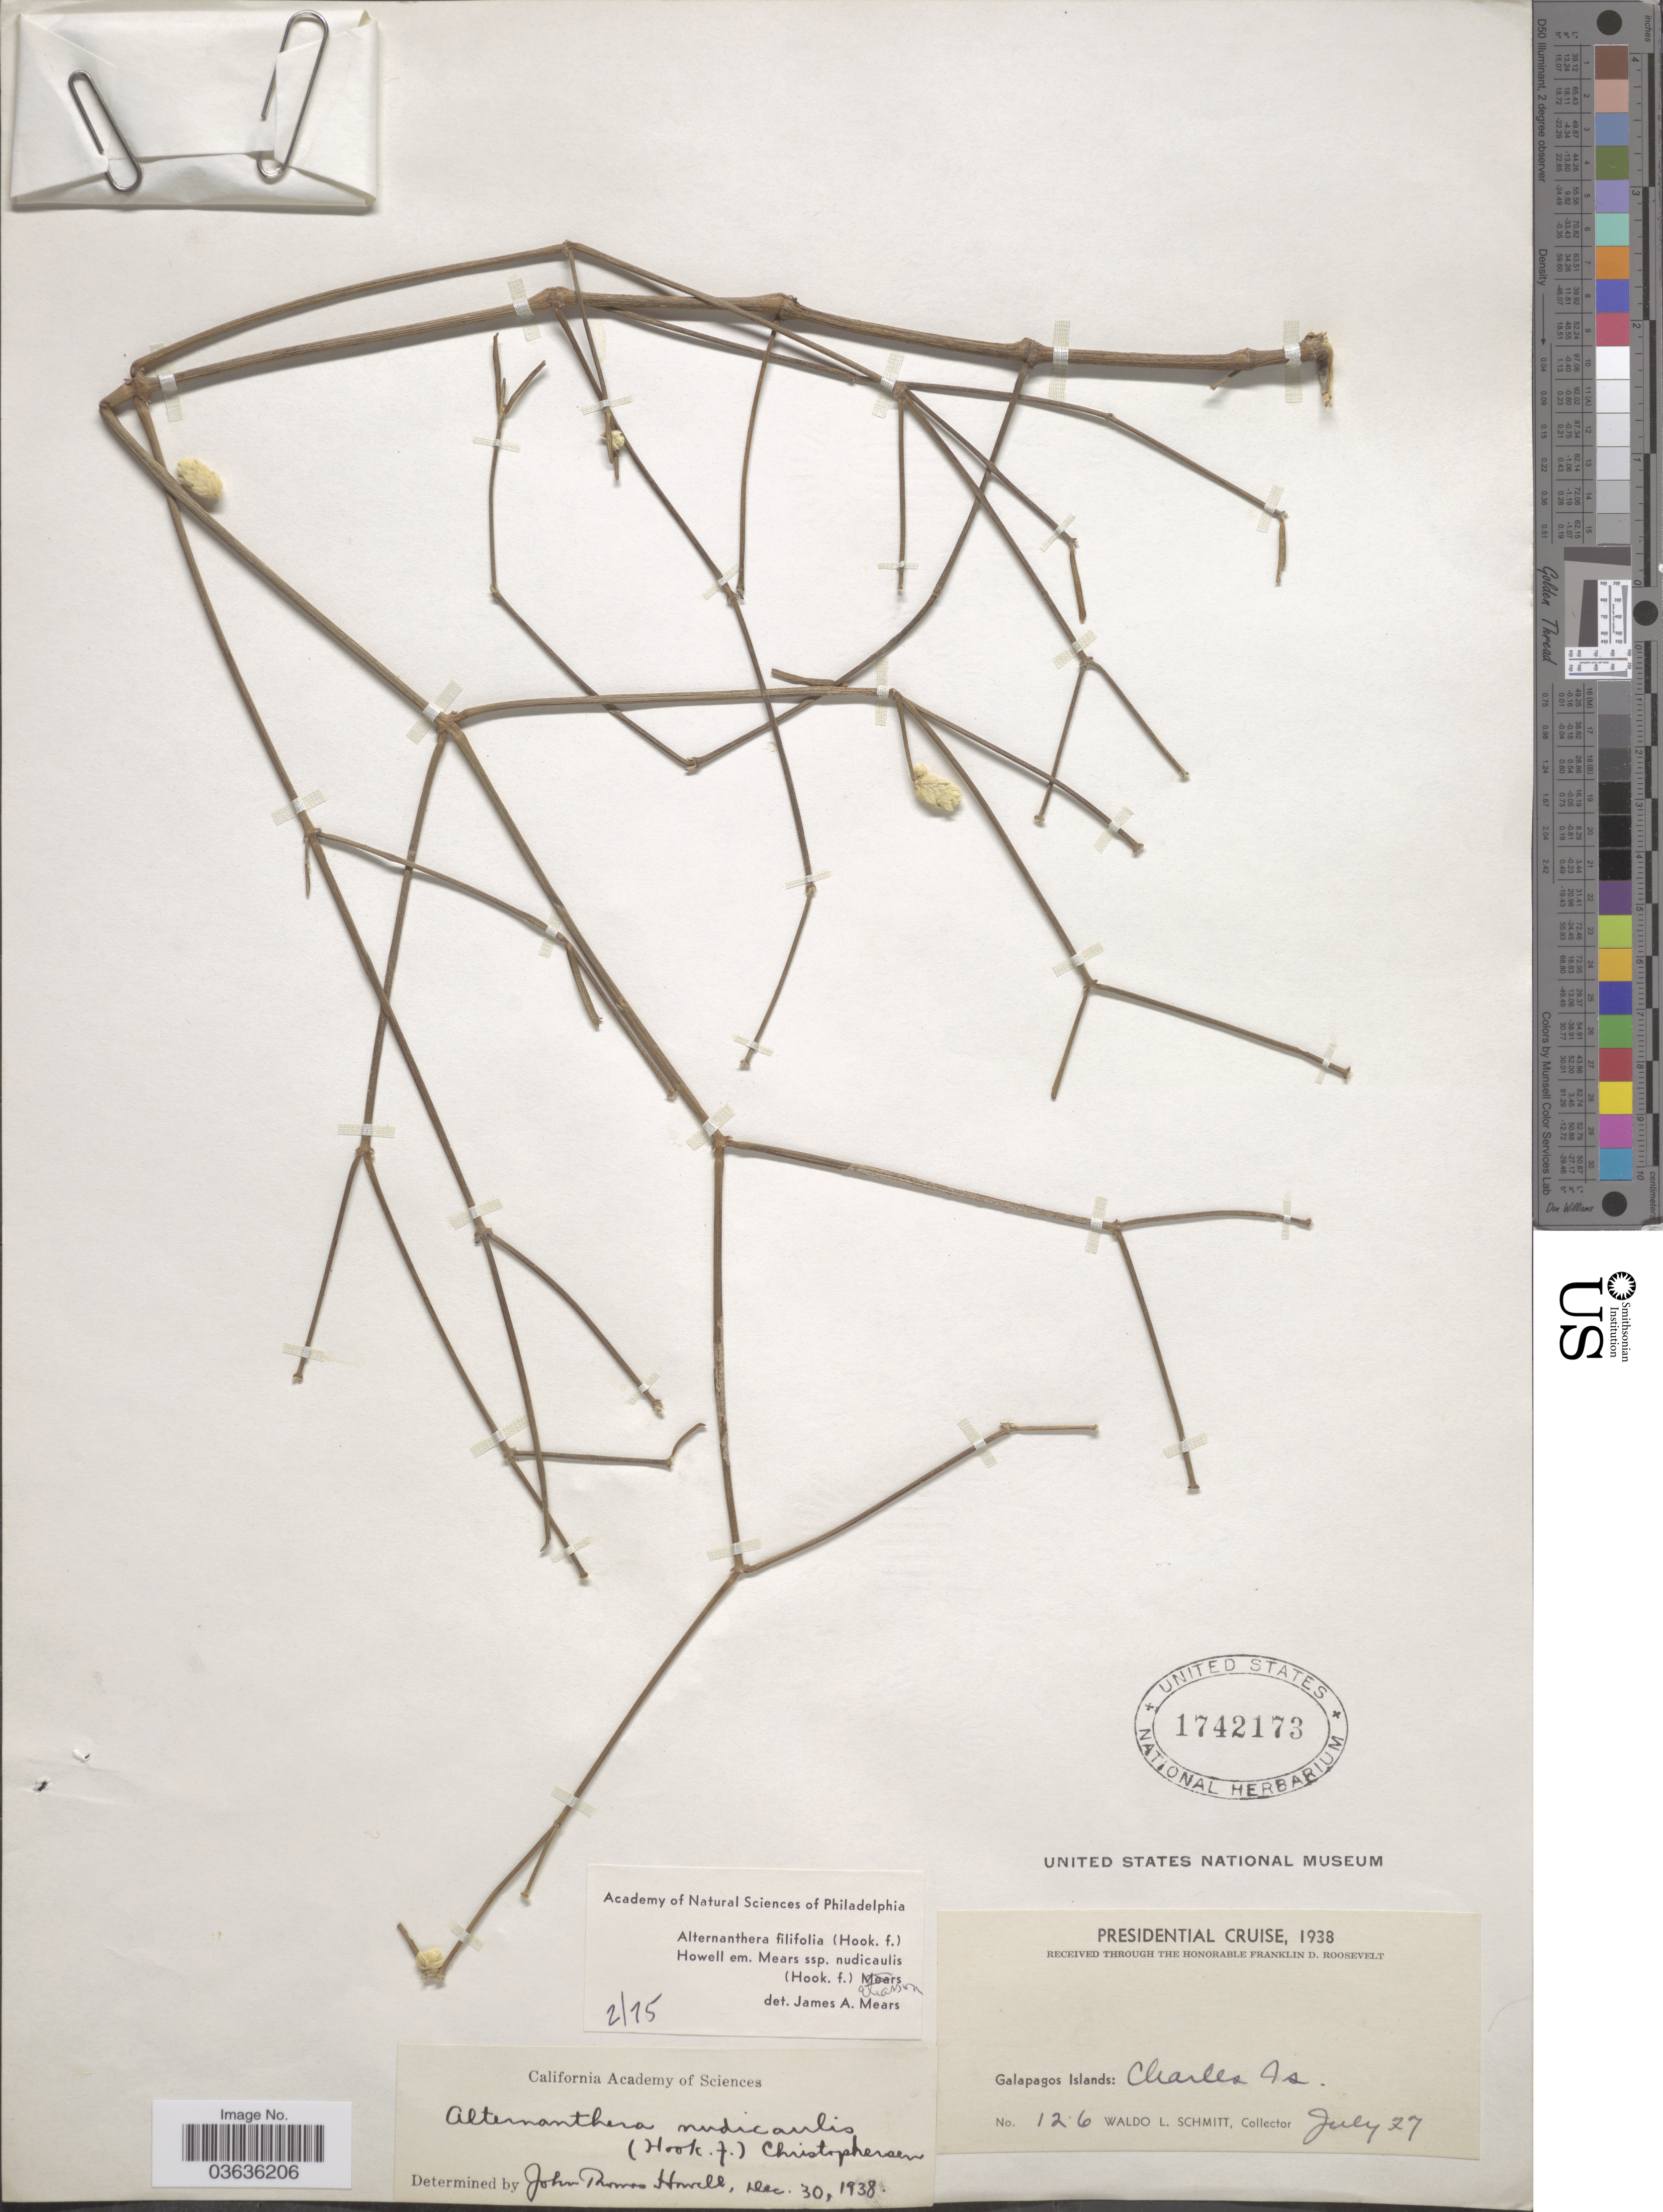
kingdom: Plantae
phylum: Tracheophyta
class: Magnoliopsida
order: Caryophyllales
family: Amaranthaceae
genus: Alternanthera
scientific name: Alternanthera filifolia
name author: (Hook. f.) J.T. Howell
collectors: W. L. Schmitt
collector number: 126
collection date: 1938-07-27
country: Ecuador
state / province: Colón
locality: Presidential Cruise, Galapagos Islands: Charles Is.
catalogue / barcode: US 1742173